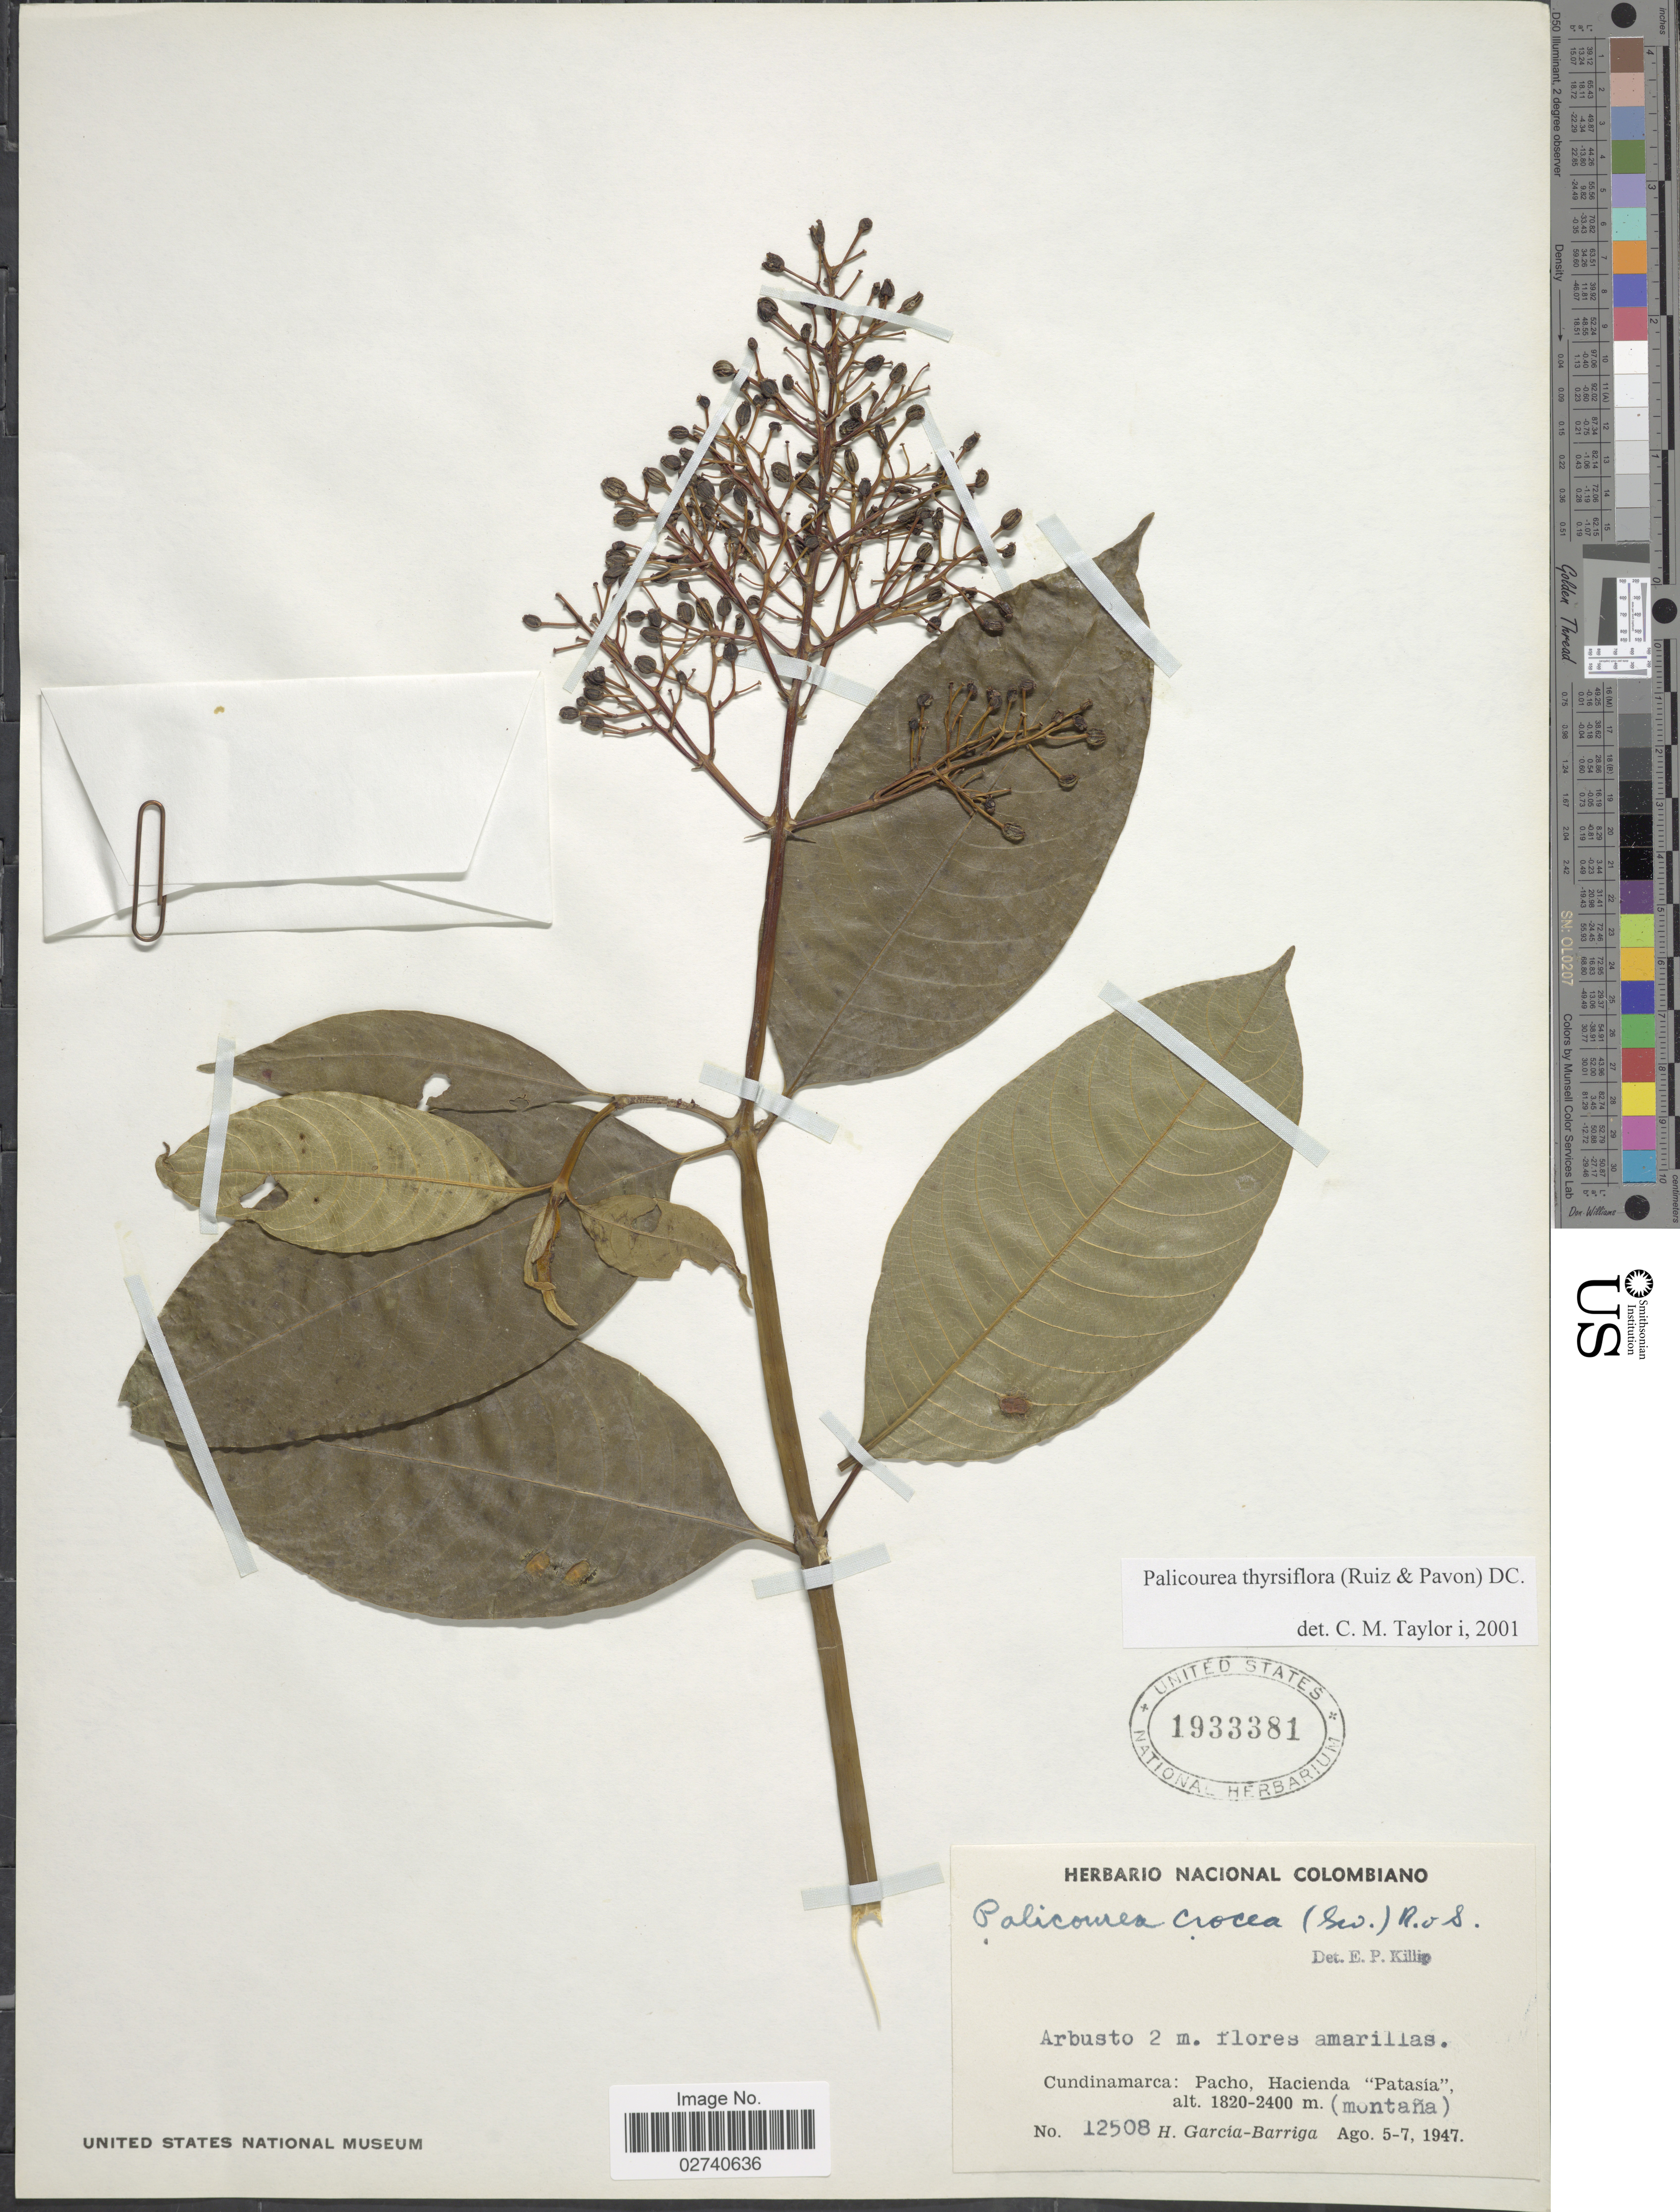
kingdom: Plantae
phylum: Tracheophyta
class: Magnoliopsida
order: Gentianales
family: Rubiaceae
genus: Palicourea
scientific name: Palicourea thyrsiflora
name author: (Ruiz & Pav.) DC.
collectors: H. García Barriga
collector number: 12508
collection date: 1947-08-05/1947-08-07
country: Colombia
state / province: Cundinamarca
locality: Pacho, Hacienda "Patasia"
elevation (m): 1820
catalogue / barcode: US 1933381